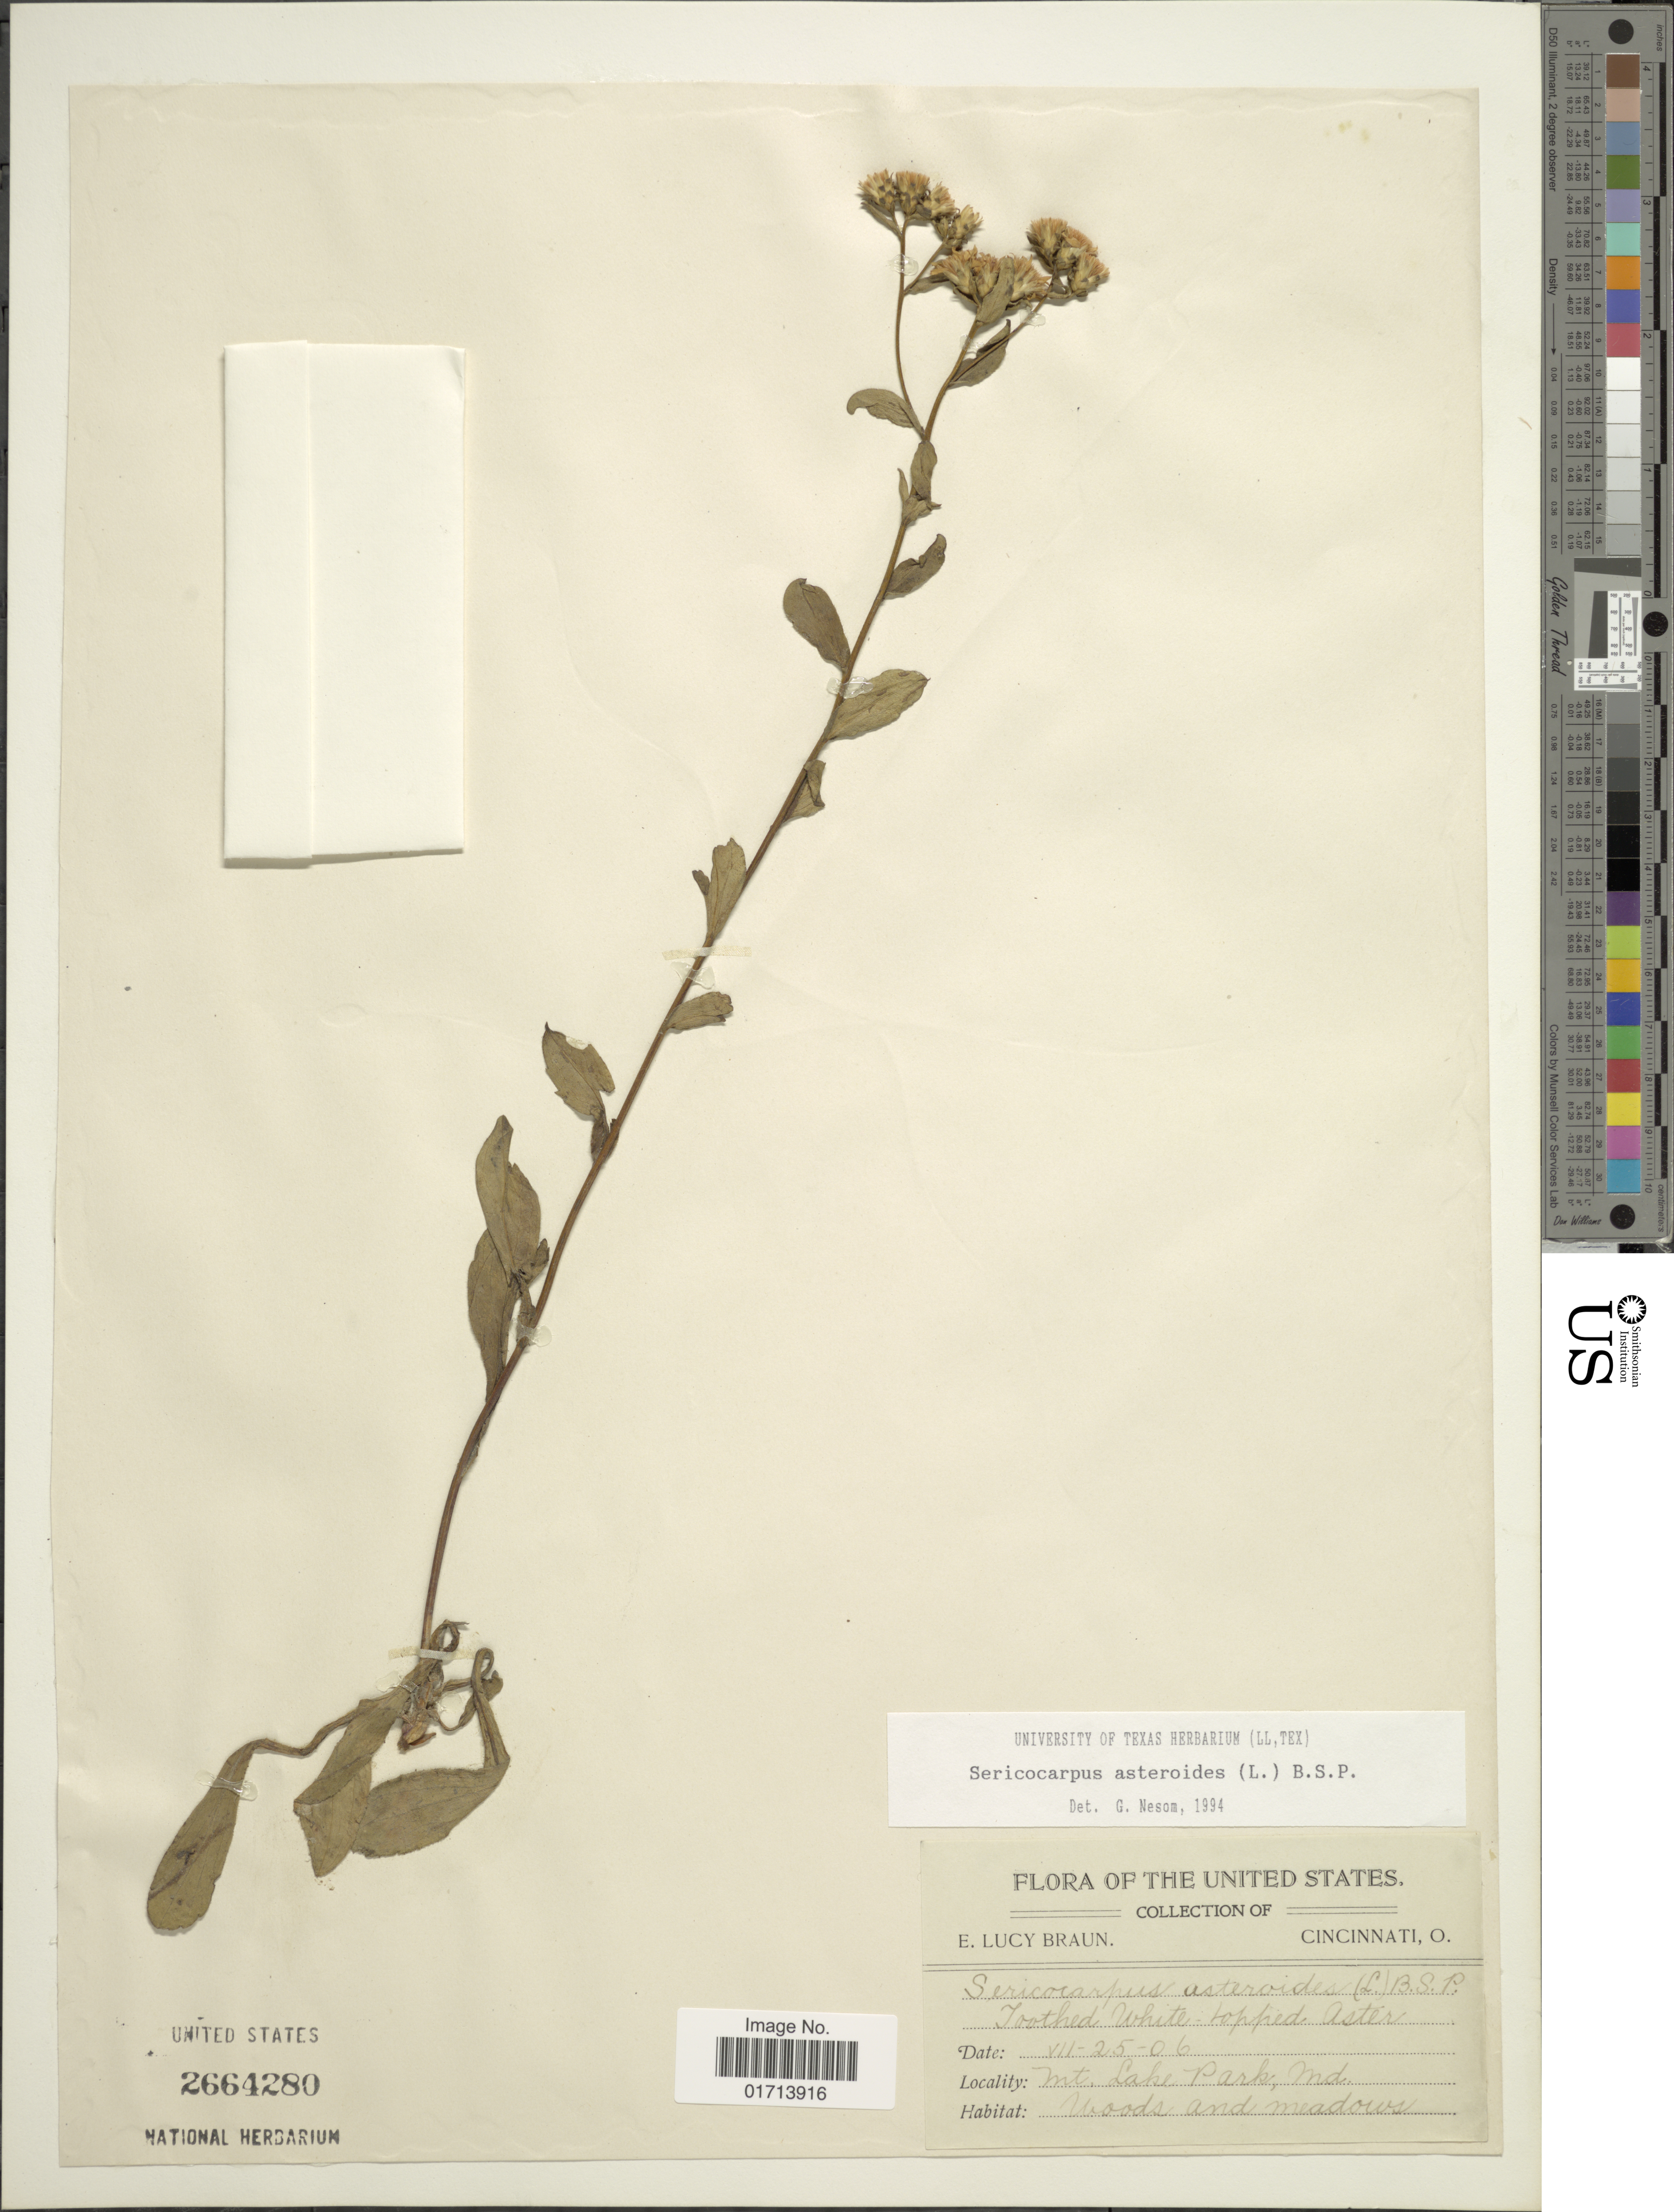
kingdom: Plantae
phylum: Tracheophyta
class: Magnoliopsida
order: Asterales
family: Asteraceae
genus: Sericocarpus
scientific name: Sericocarpus asteroides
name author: (L.) Britton, Stearns & Poggenb.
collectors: E. L. Braun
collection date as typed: Transcribed d/m/y: 25/7/6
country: United States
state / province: Maryland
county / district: Garrett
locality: Mt. Lake Park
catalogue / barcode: US 2664280